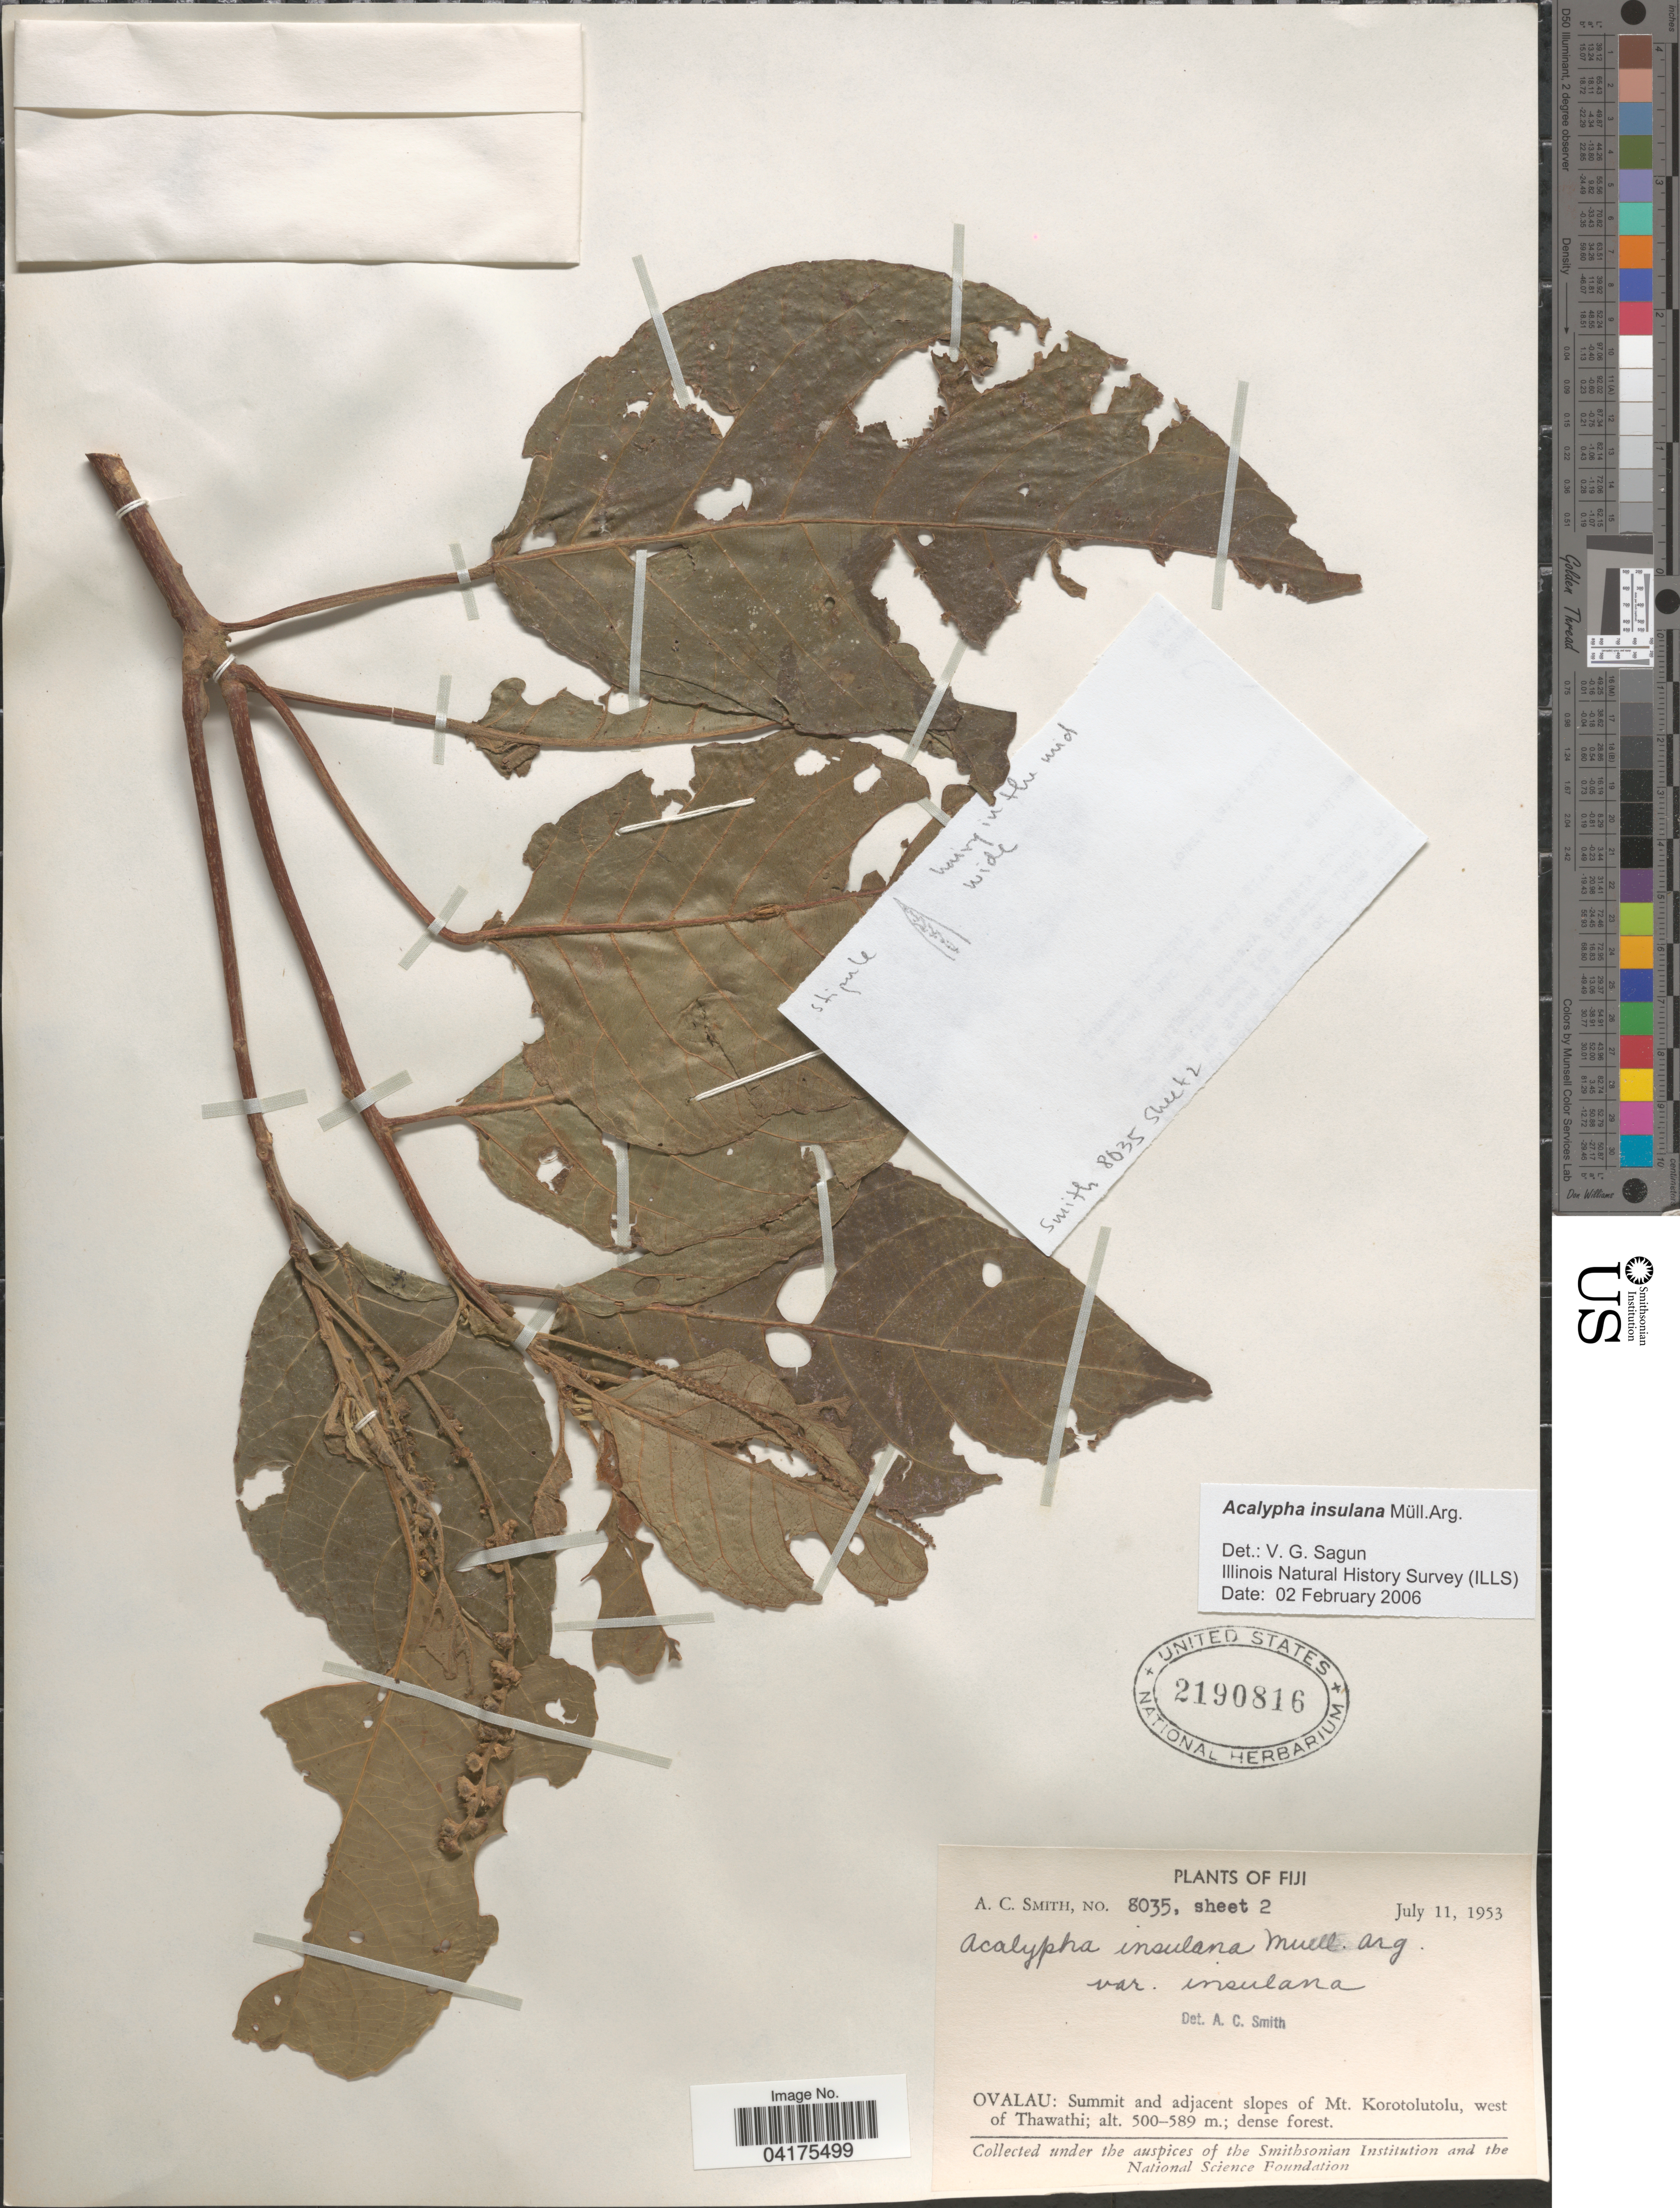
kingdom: Plantae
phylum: Tracheophyta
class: Magnoliopsida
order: Malpighiales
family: Euphorbiaceae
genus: Acalypha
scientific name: Acalypha insulana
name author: Müll. Arg.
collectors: A. C. Smith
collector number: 8035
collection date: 1953-07-11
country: Fiji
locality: Ovalau: Summit and adjacent slopes of Mt. Korotolutolu, west of Thawathi.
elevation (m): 500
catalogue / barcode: US 2190816